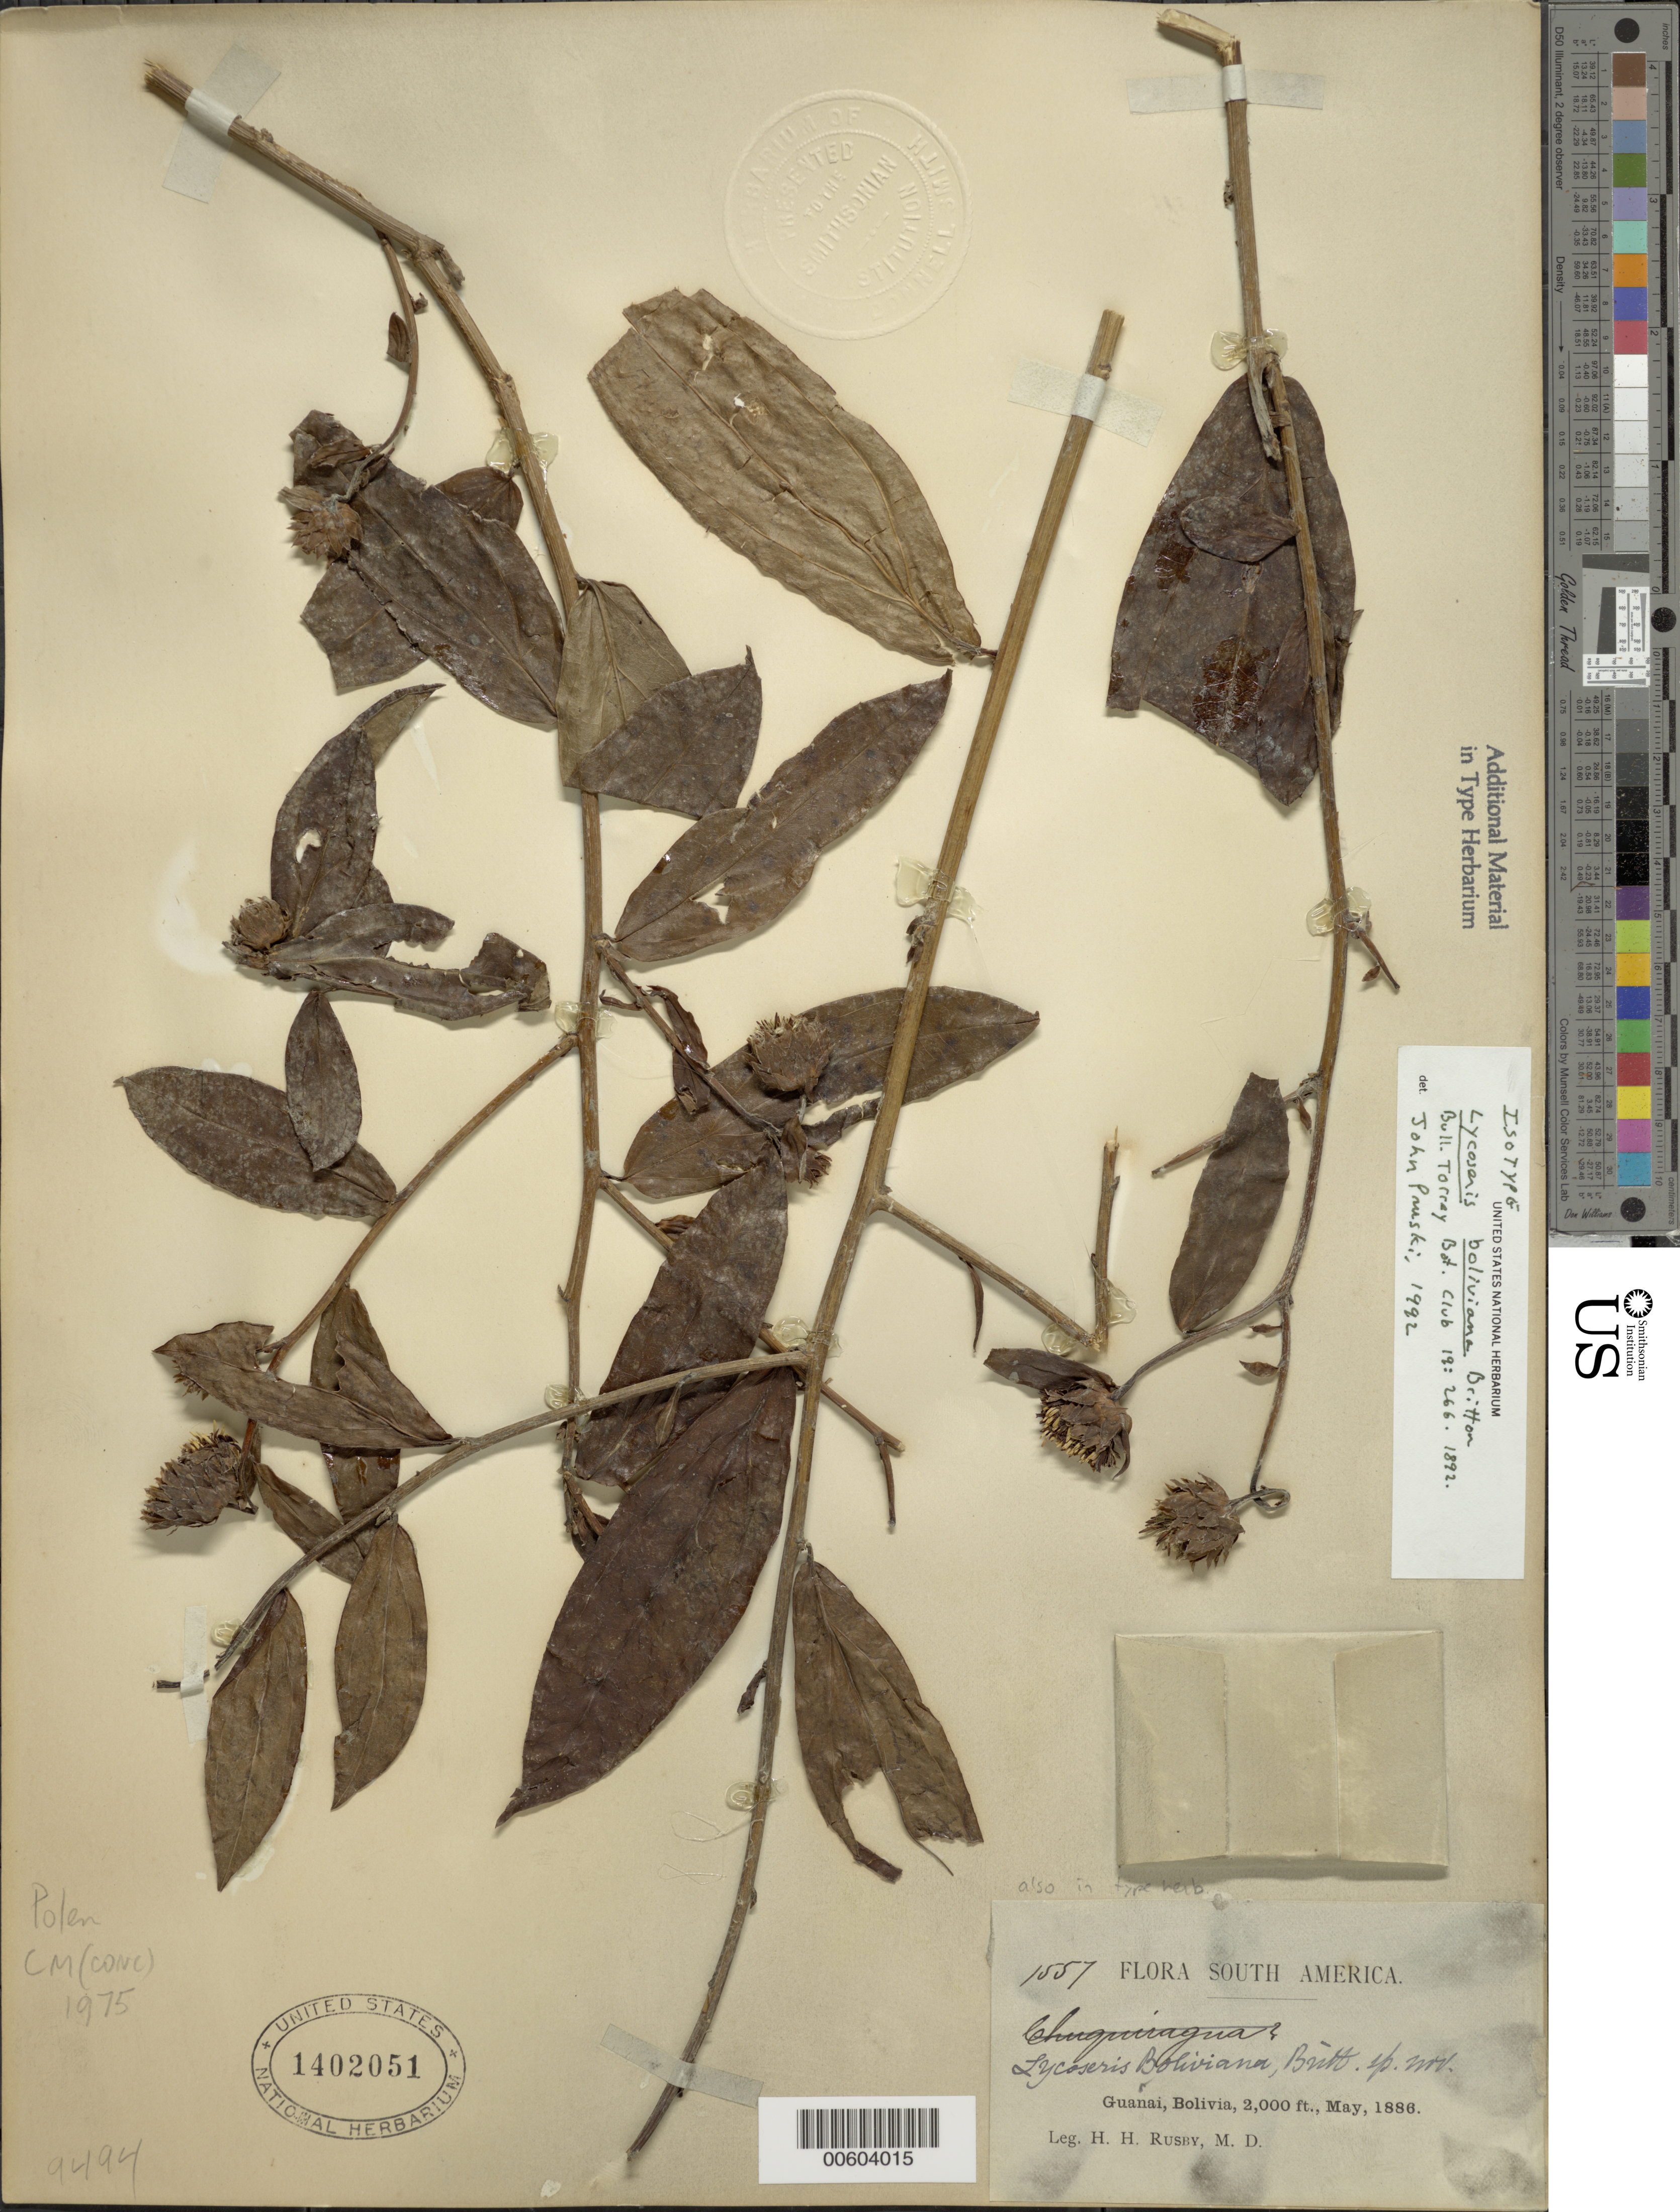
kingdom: Plantae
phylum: Tracheophyta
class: Magnoliopsida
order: Asterales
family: Asteraceae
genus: Lycoseris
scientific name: Lycoseris boliviana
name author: Britton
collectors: H. H. Rusby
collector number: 1557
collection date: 1886-05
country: Bolivia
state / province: La Páz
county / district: Larecaja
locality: Guanay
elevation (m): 610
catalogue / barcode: US 142051